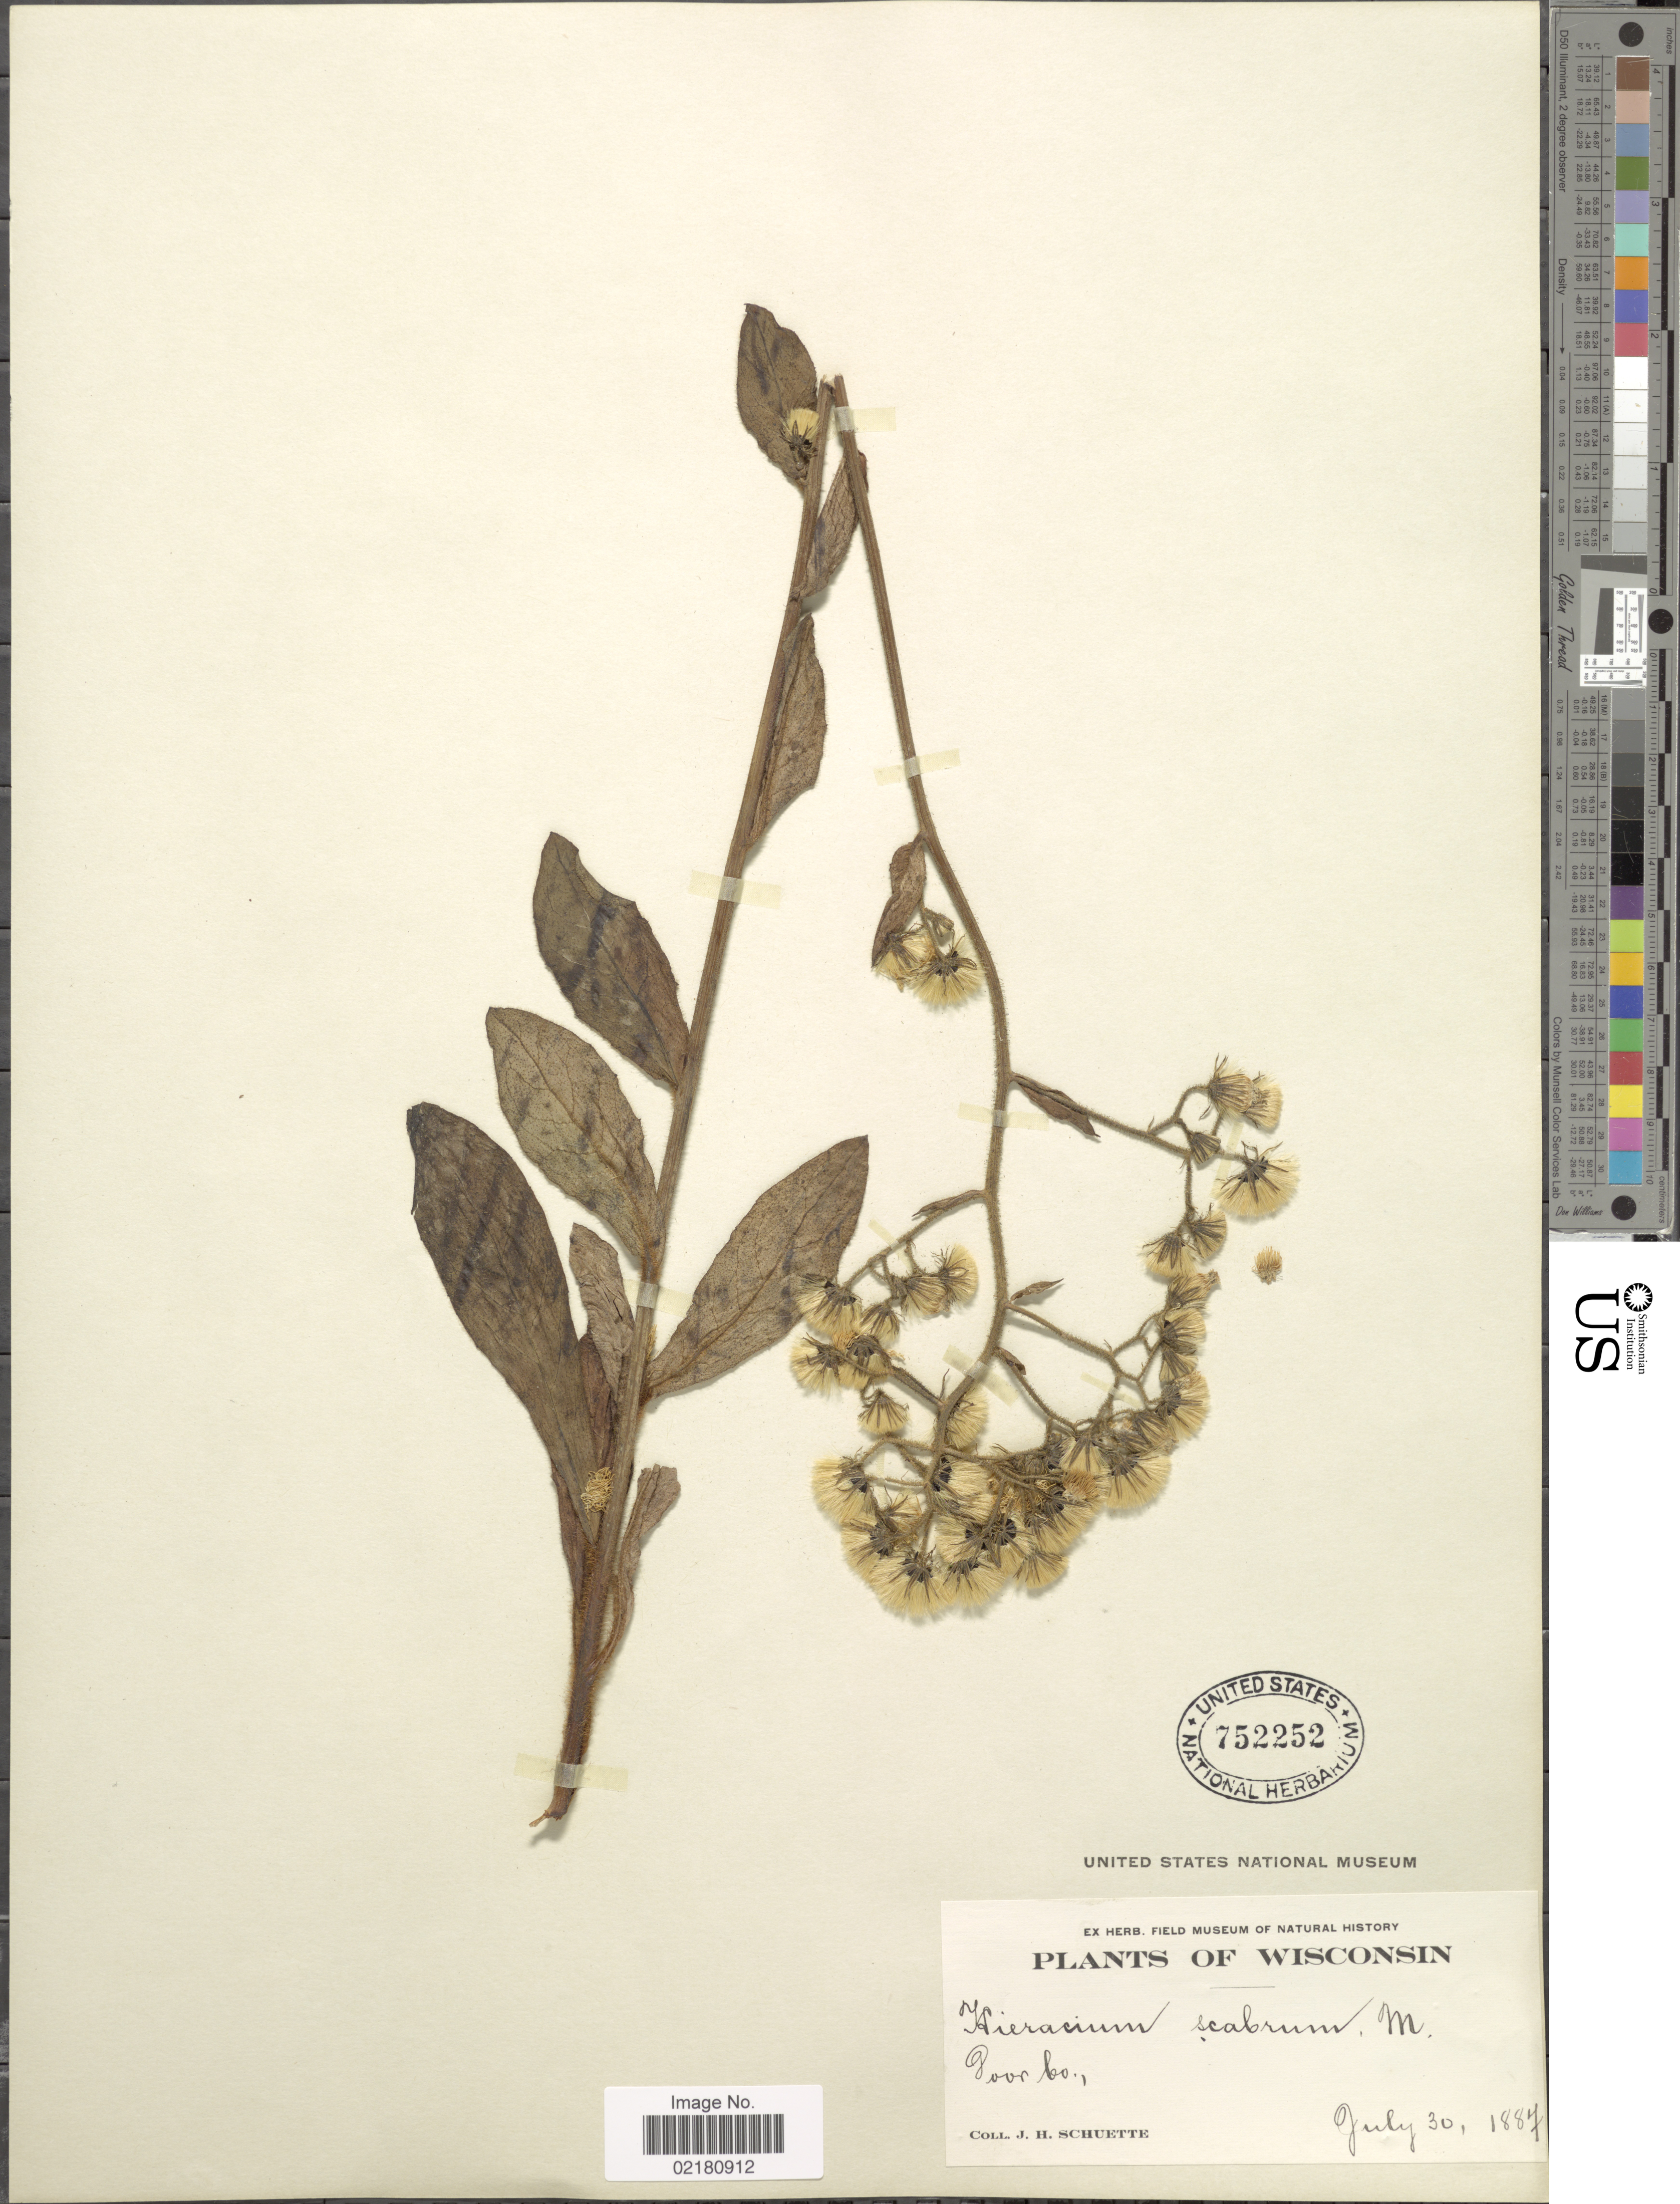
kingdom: Plantae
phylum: Tracheophyta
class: Magnoliopsida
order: Asterales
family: Asteraceae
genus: Pilosella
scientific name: Pilosella verruculata subsp. verruculata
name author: (Link) Soják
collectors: J. H. Schuette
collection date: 1887-07-30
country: United States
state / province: Wisconsin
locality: Door Co.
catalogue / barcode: US 752252